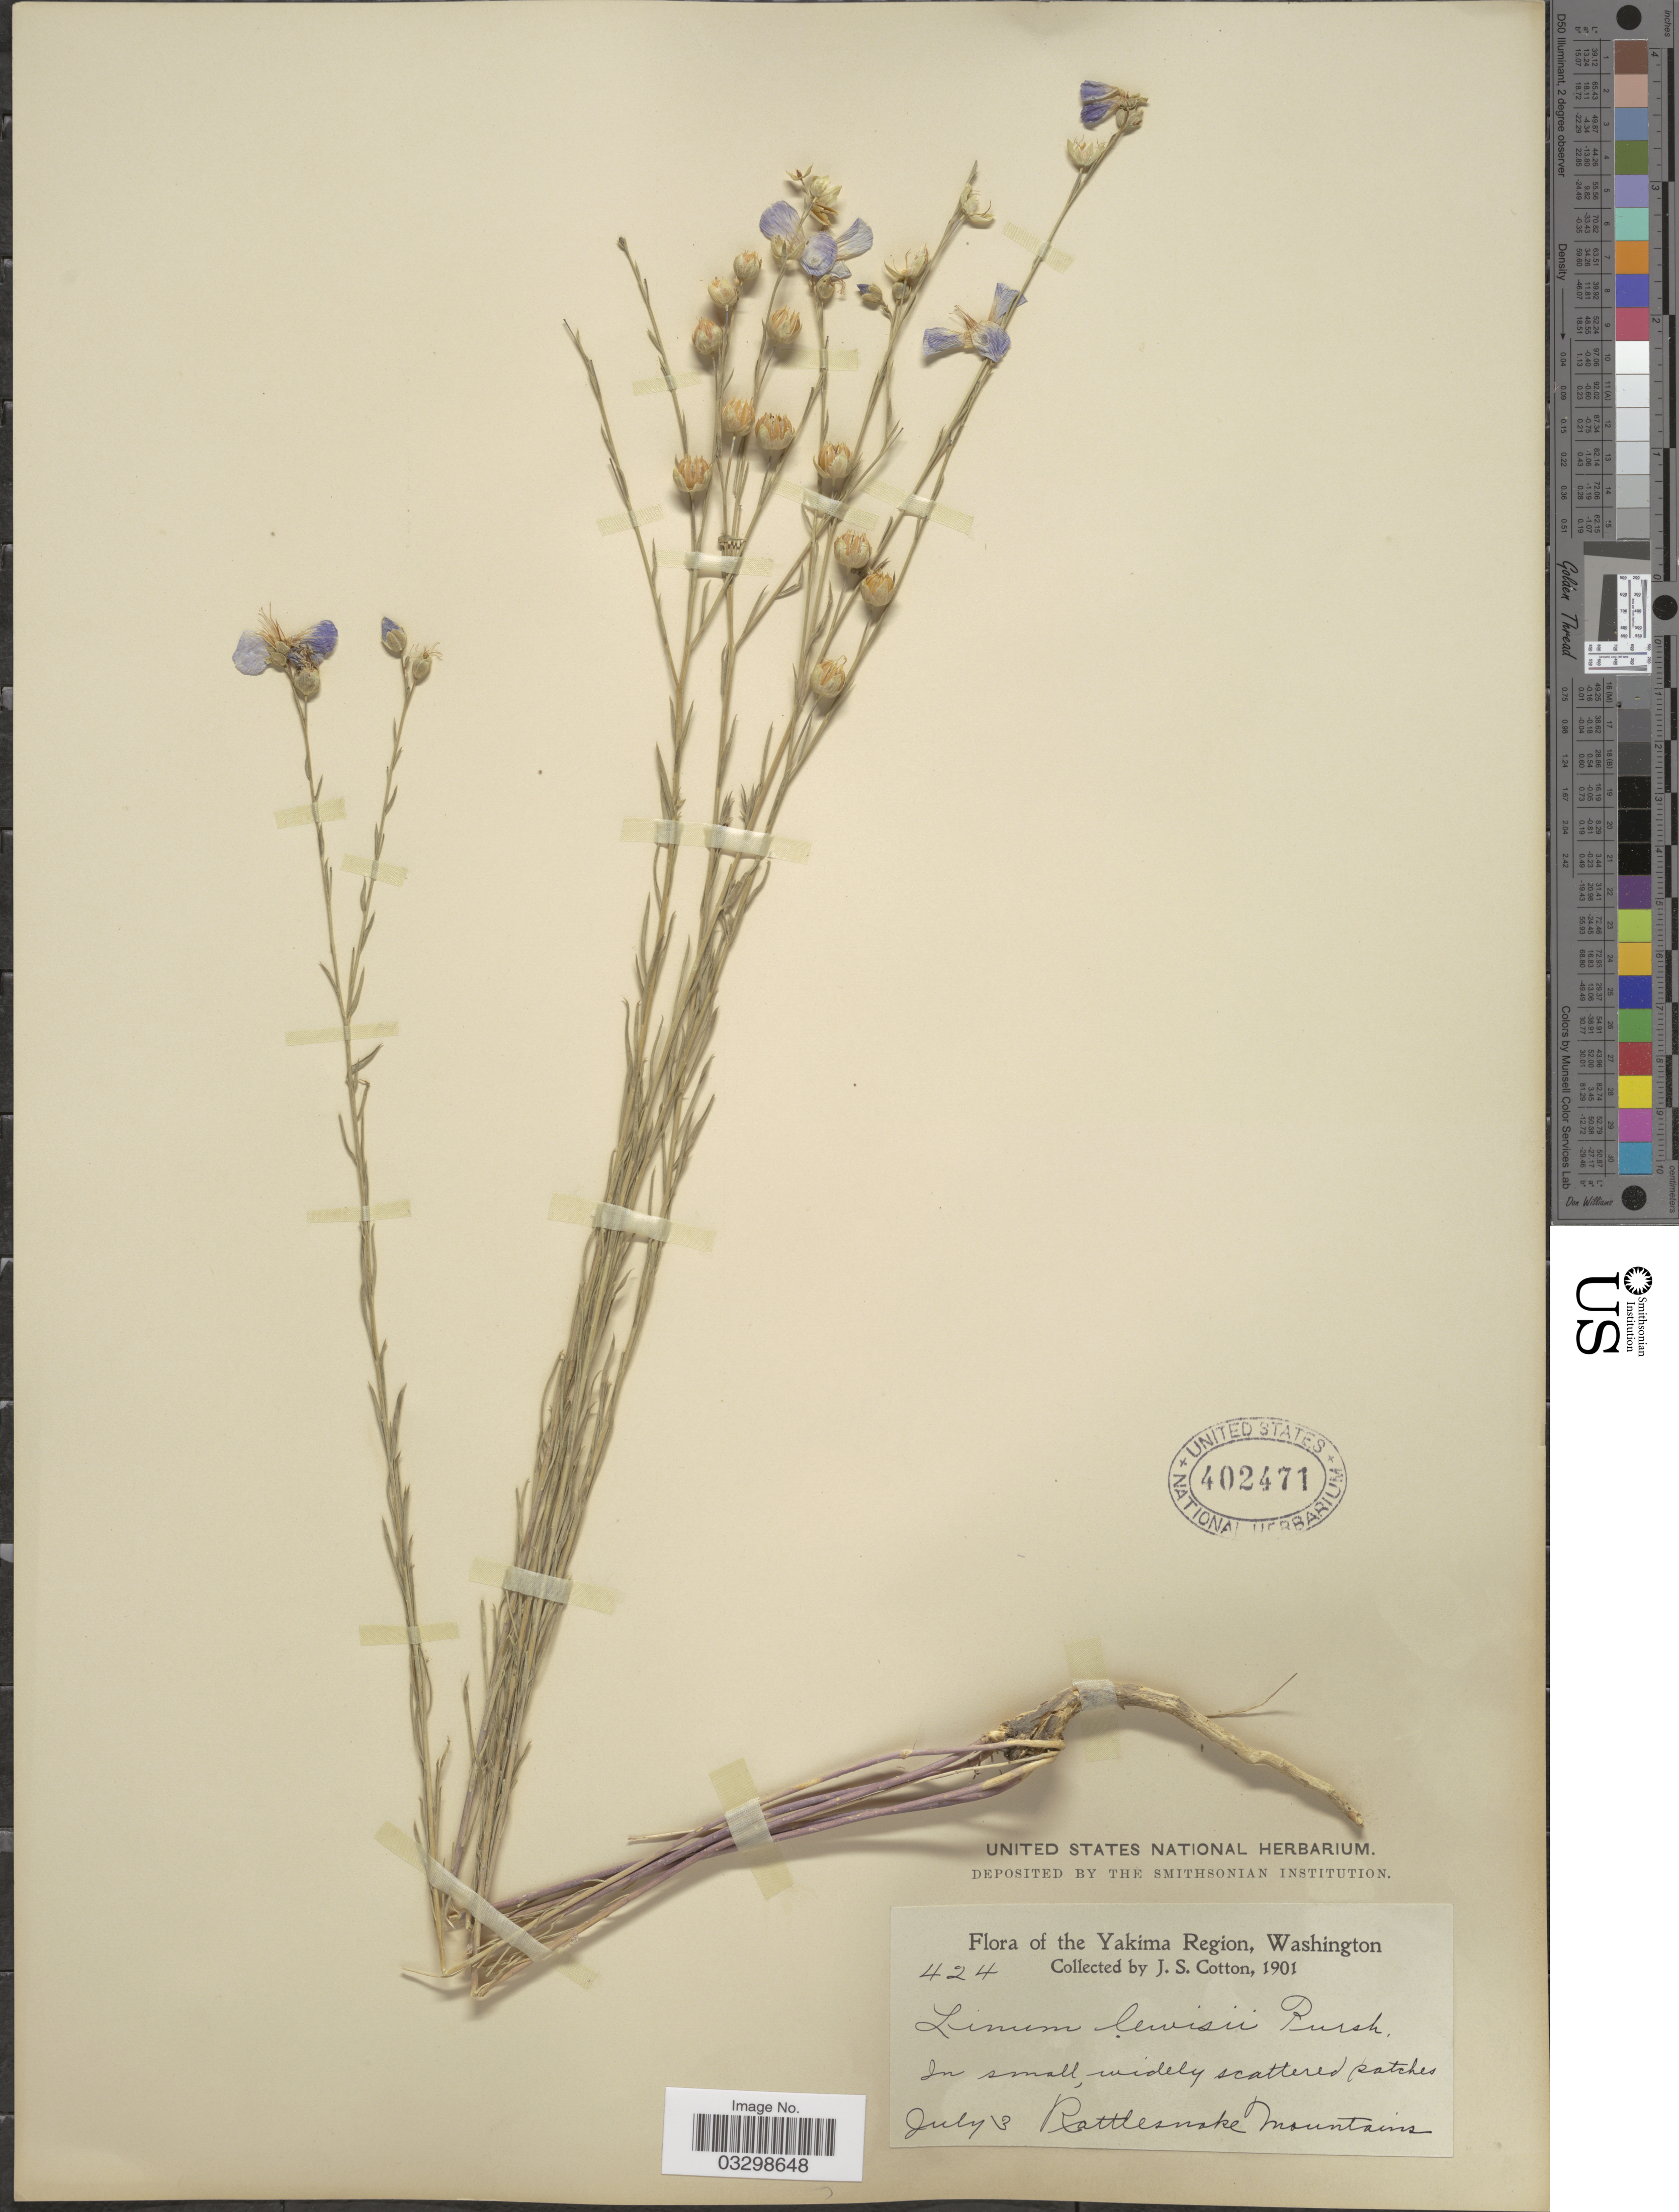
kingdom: Plantae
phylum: Tracheophyta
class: Magnoliopsida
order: Malpighiales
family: Linaceae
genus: Linum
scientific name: Linum lewisii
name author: Pursh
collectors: J. S. Cotton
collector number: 424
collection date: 1901-07-03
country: United States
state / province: Washington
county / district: Yakima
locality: Yakima Region. Rattlesnake Mountains.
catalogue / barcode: US 402471